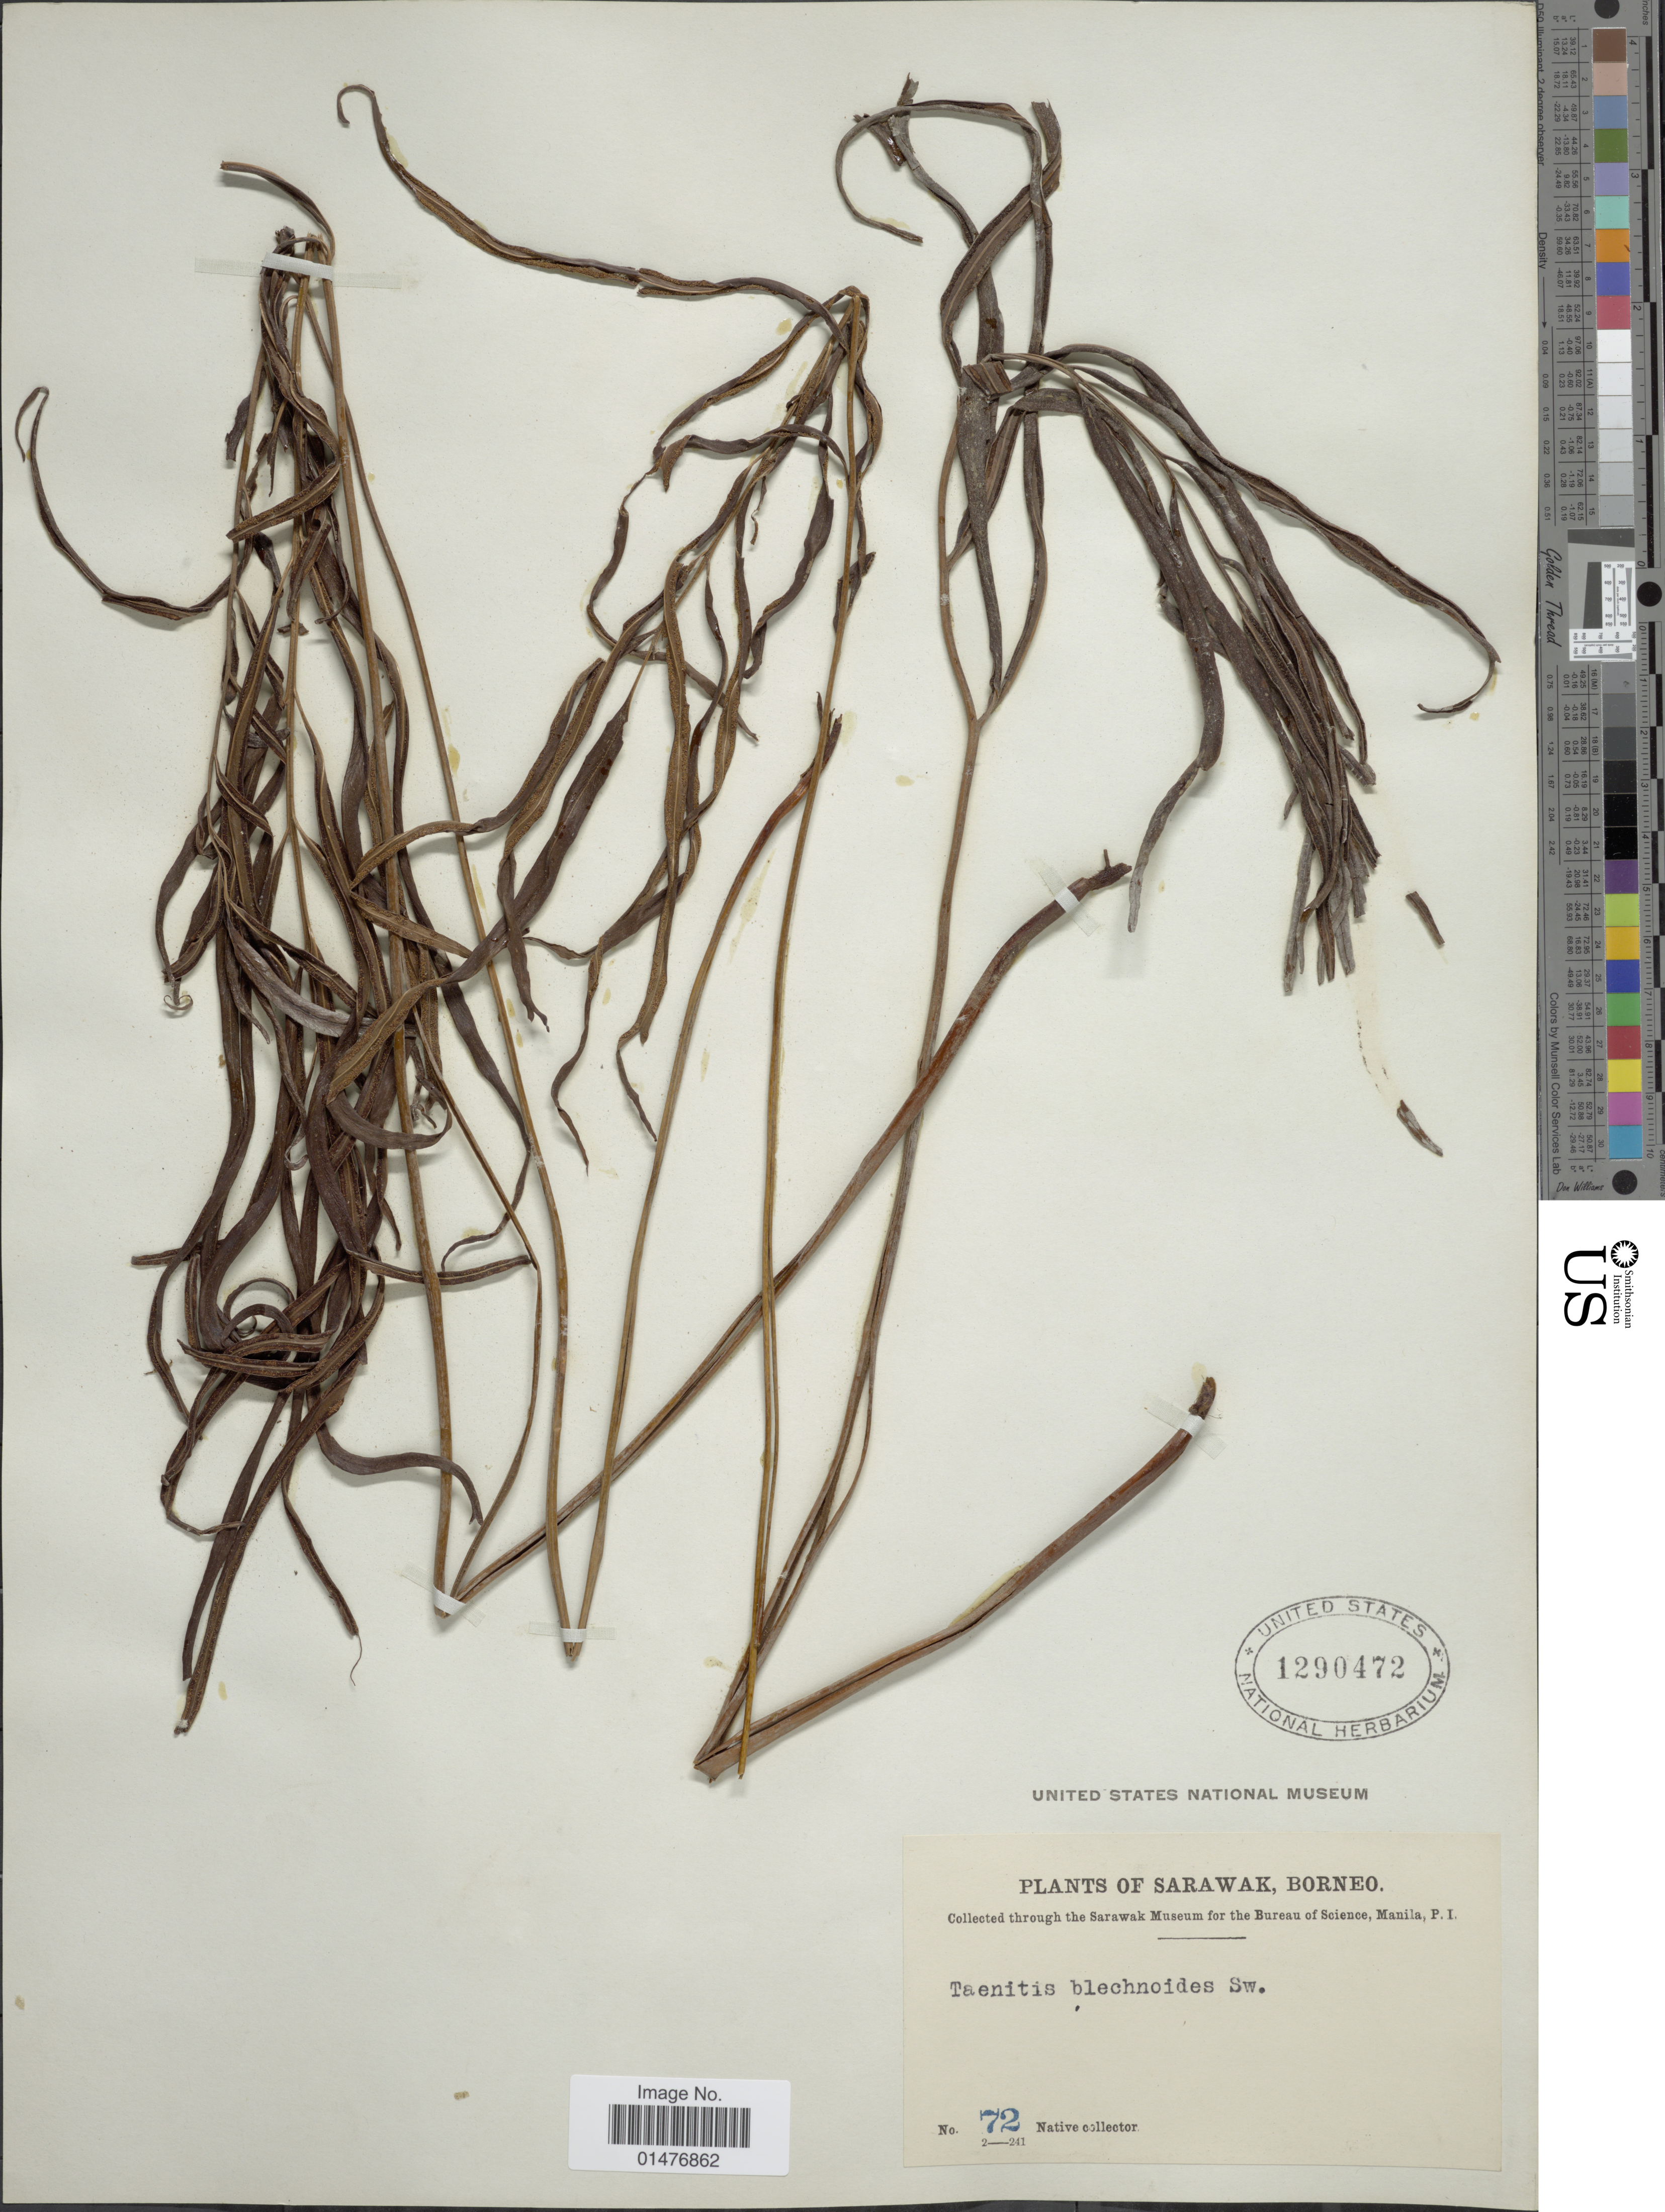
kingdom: Plantae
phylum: Tracheophyta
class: Polypodiopsida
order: Polypodiales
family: Pteridaceae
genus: Taenitis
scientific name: Taenitis interrupta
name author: Hook. & Grev.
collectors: Native collector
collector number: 72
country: Malaysia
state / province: Sarawak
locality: Sarawak, Borneo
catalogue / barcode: US 1290472